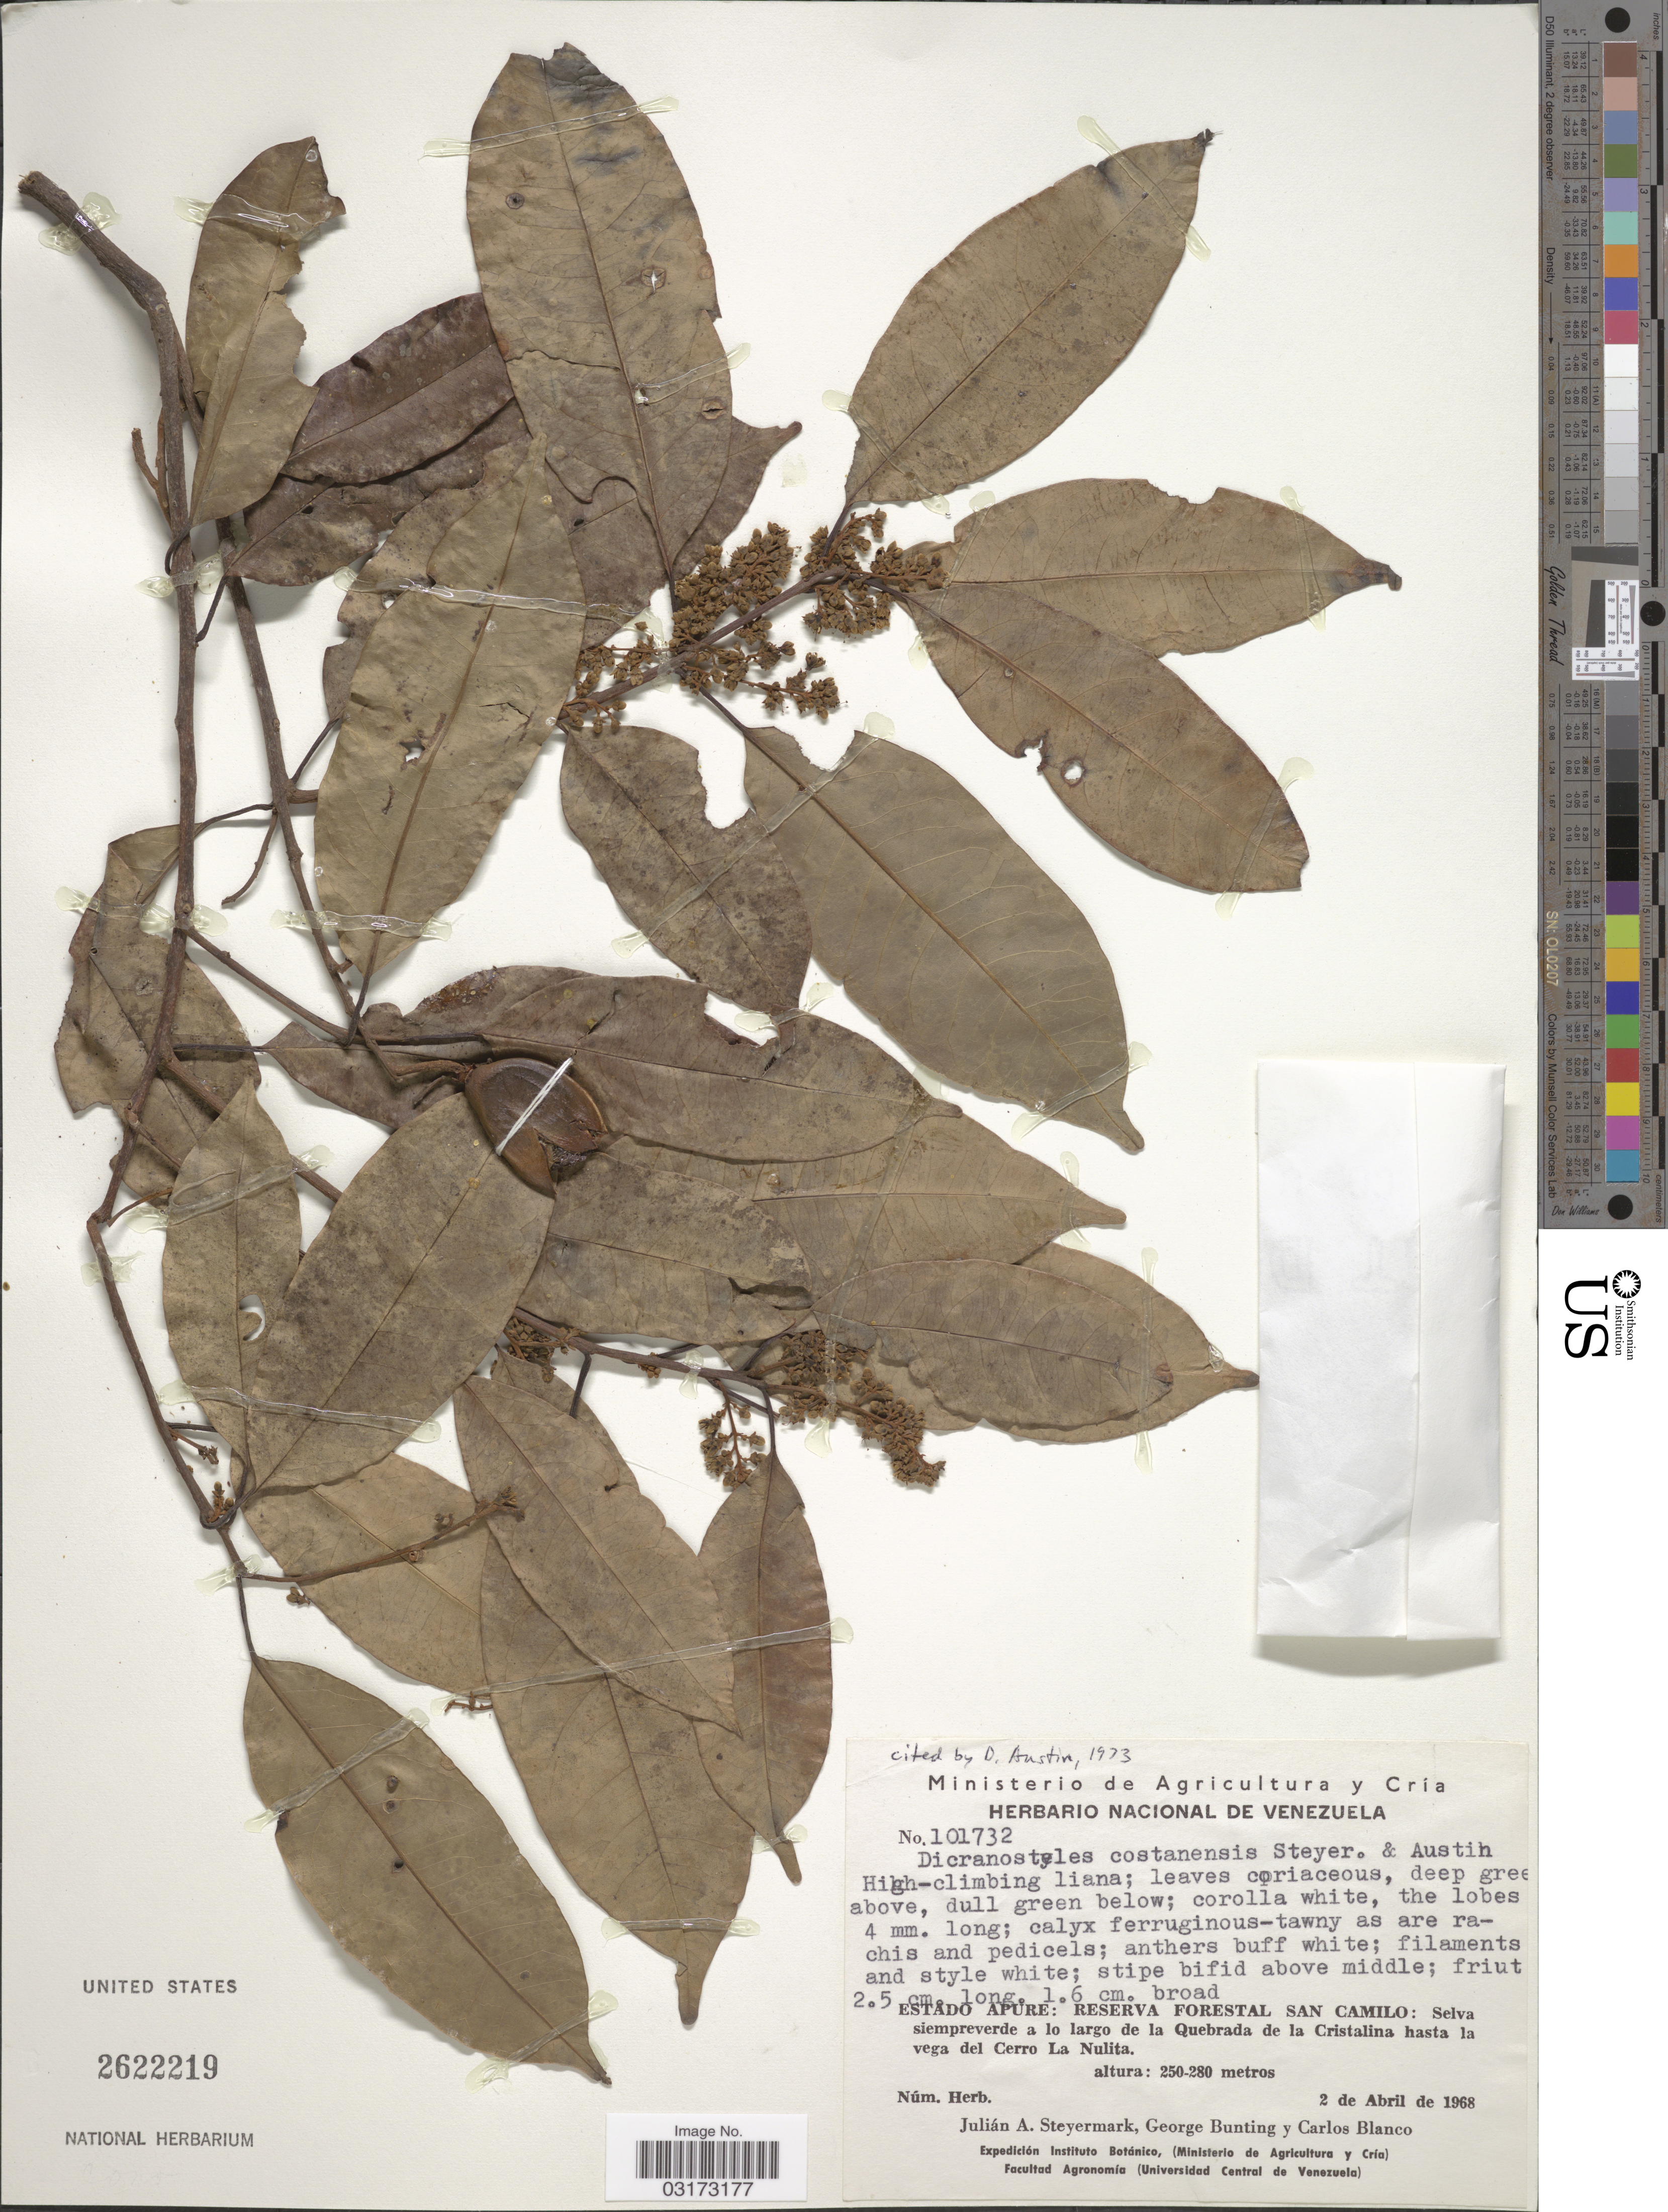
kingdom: Plantae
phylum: Tracheophyta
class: Magnoliopsida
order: Solanales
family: Convolvulaceae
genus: Dicranostyles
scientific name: Dicranostyles costanensis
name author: Steyerm. & D.F. Austin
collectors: J. Steyermark, G. S. Bunting & C. Blanco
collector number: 101732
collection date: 1968-04-02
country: Venezuela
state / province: Apure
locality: Reserva Forestal San Camilo: Selva siempreverde a lo largo de la Quebrada de la Cristalina hasta la vega del Cerro La Nulita.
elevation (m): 250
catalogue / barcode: US 2622219